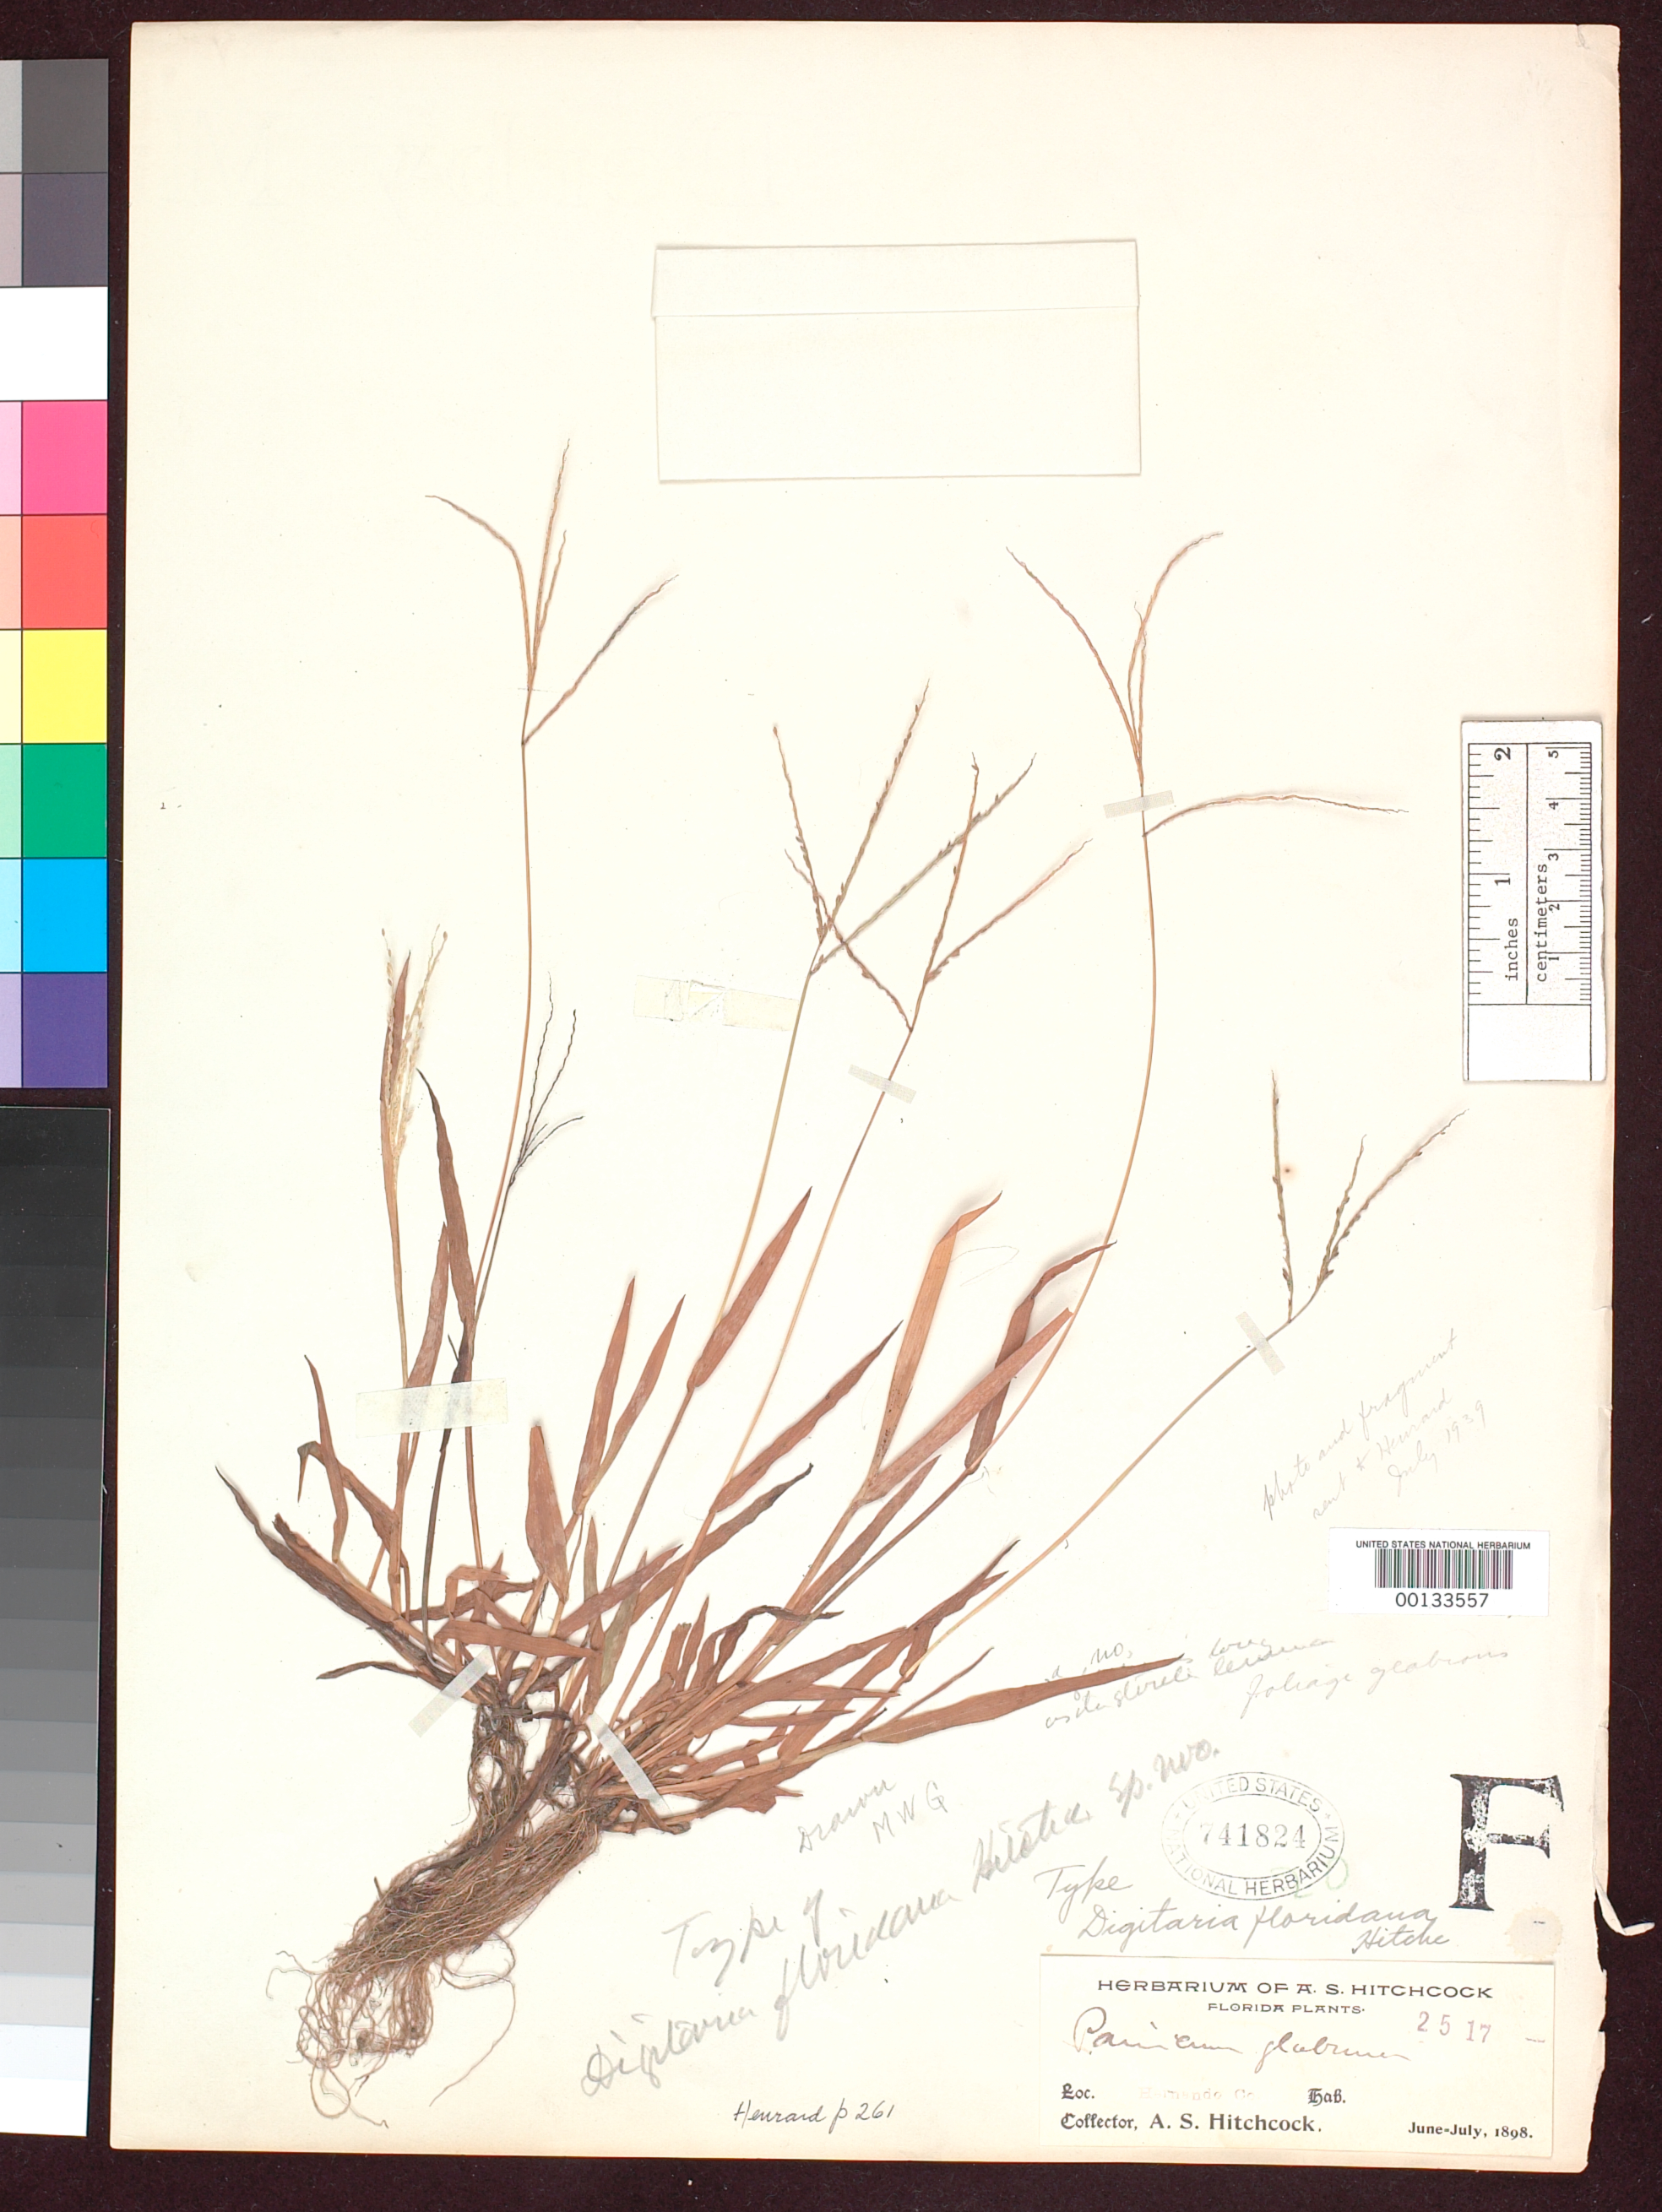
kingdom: Plantae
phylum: Tracheophyta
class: Liliopsida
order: Poales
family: Poaceae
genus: Digitaria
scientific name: Digitaria floridana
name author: Hitchc.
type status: Holotype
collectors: A. S. Hitchcock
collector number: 2517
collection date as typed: Jul 1898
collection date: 1898-07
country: United States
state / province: Florida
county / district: Hernando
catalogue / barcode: US 741824